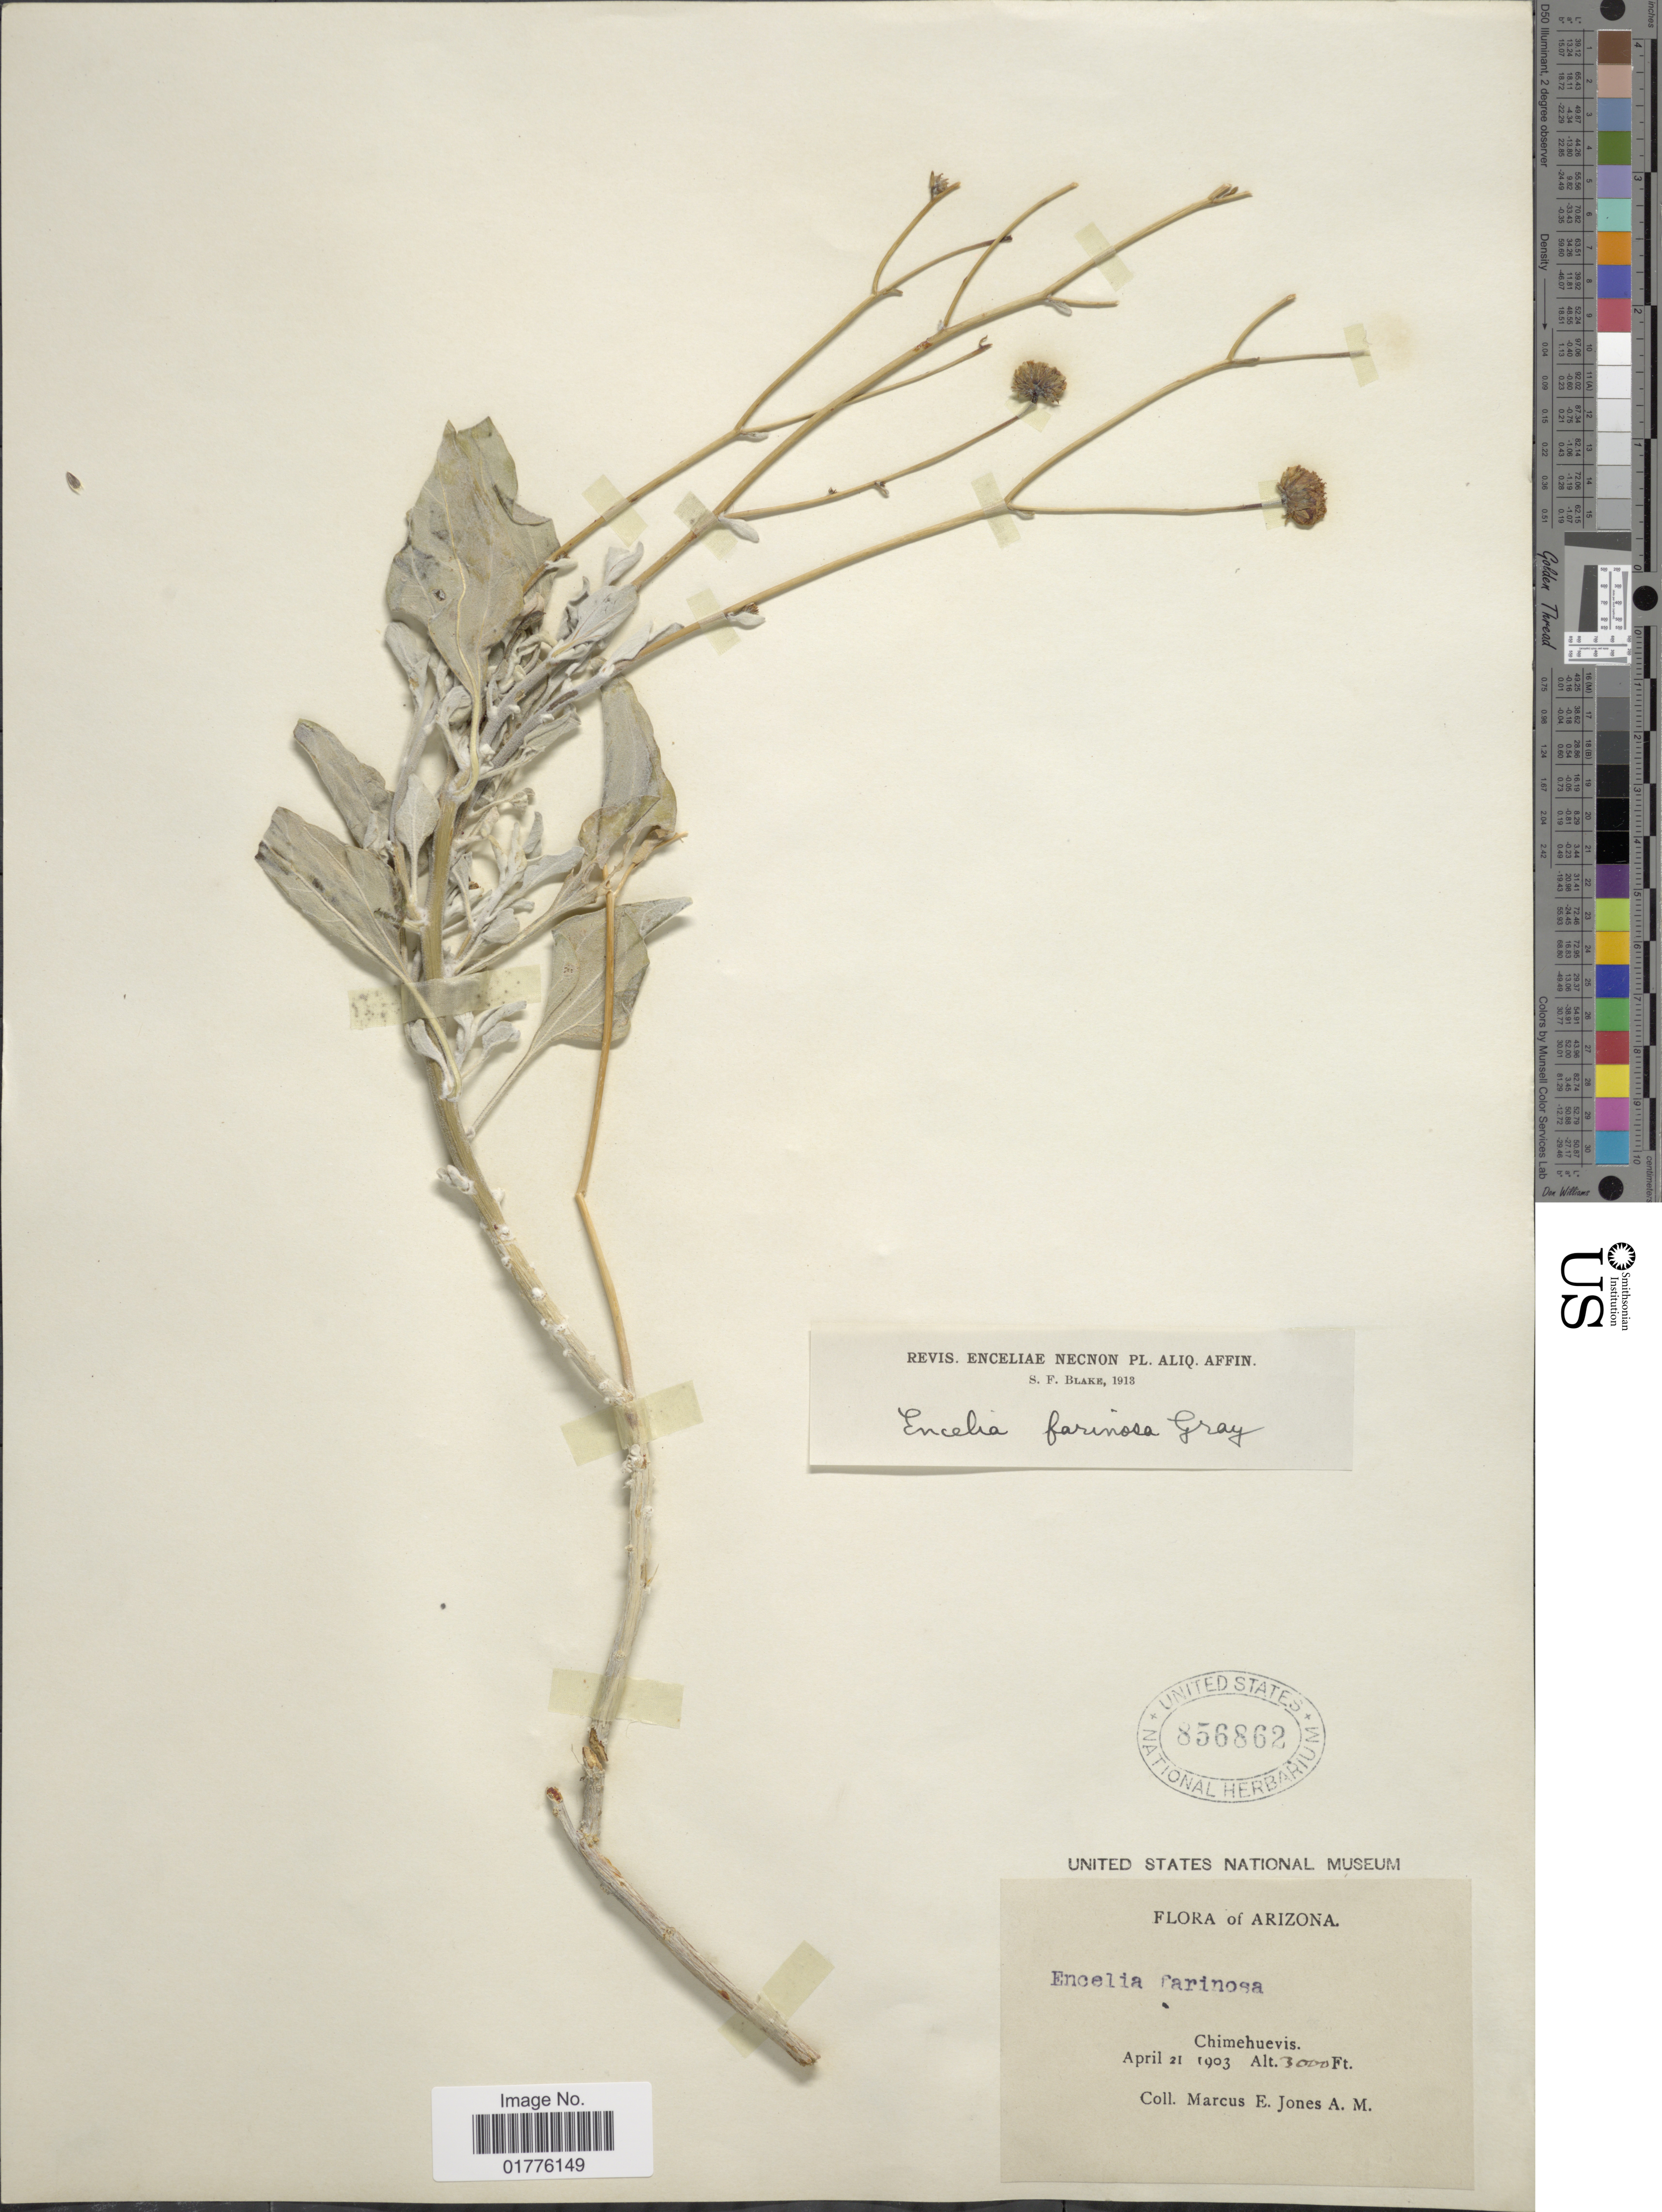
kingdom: Plantae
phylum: Tracheophyta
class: Magnoliopsida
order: Asterales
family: Asteraceae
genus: Encelia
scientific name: Encelia farinosa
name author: A. Gray ex Torr. in Emory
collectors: M. E. Jones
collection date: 1903-04-21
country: United States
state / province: Arizona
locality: Chimehuevis, Arizona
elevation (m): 914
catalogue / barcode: US 856862